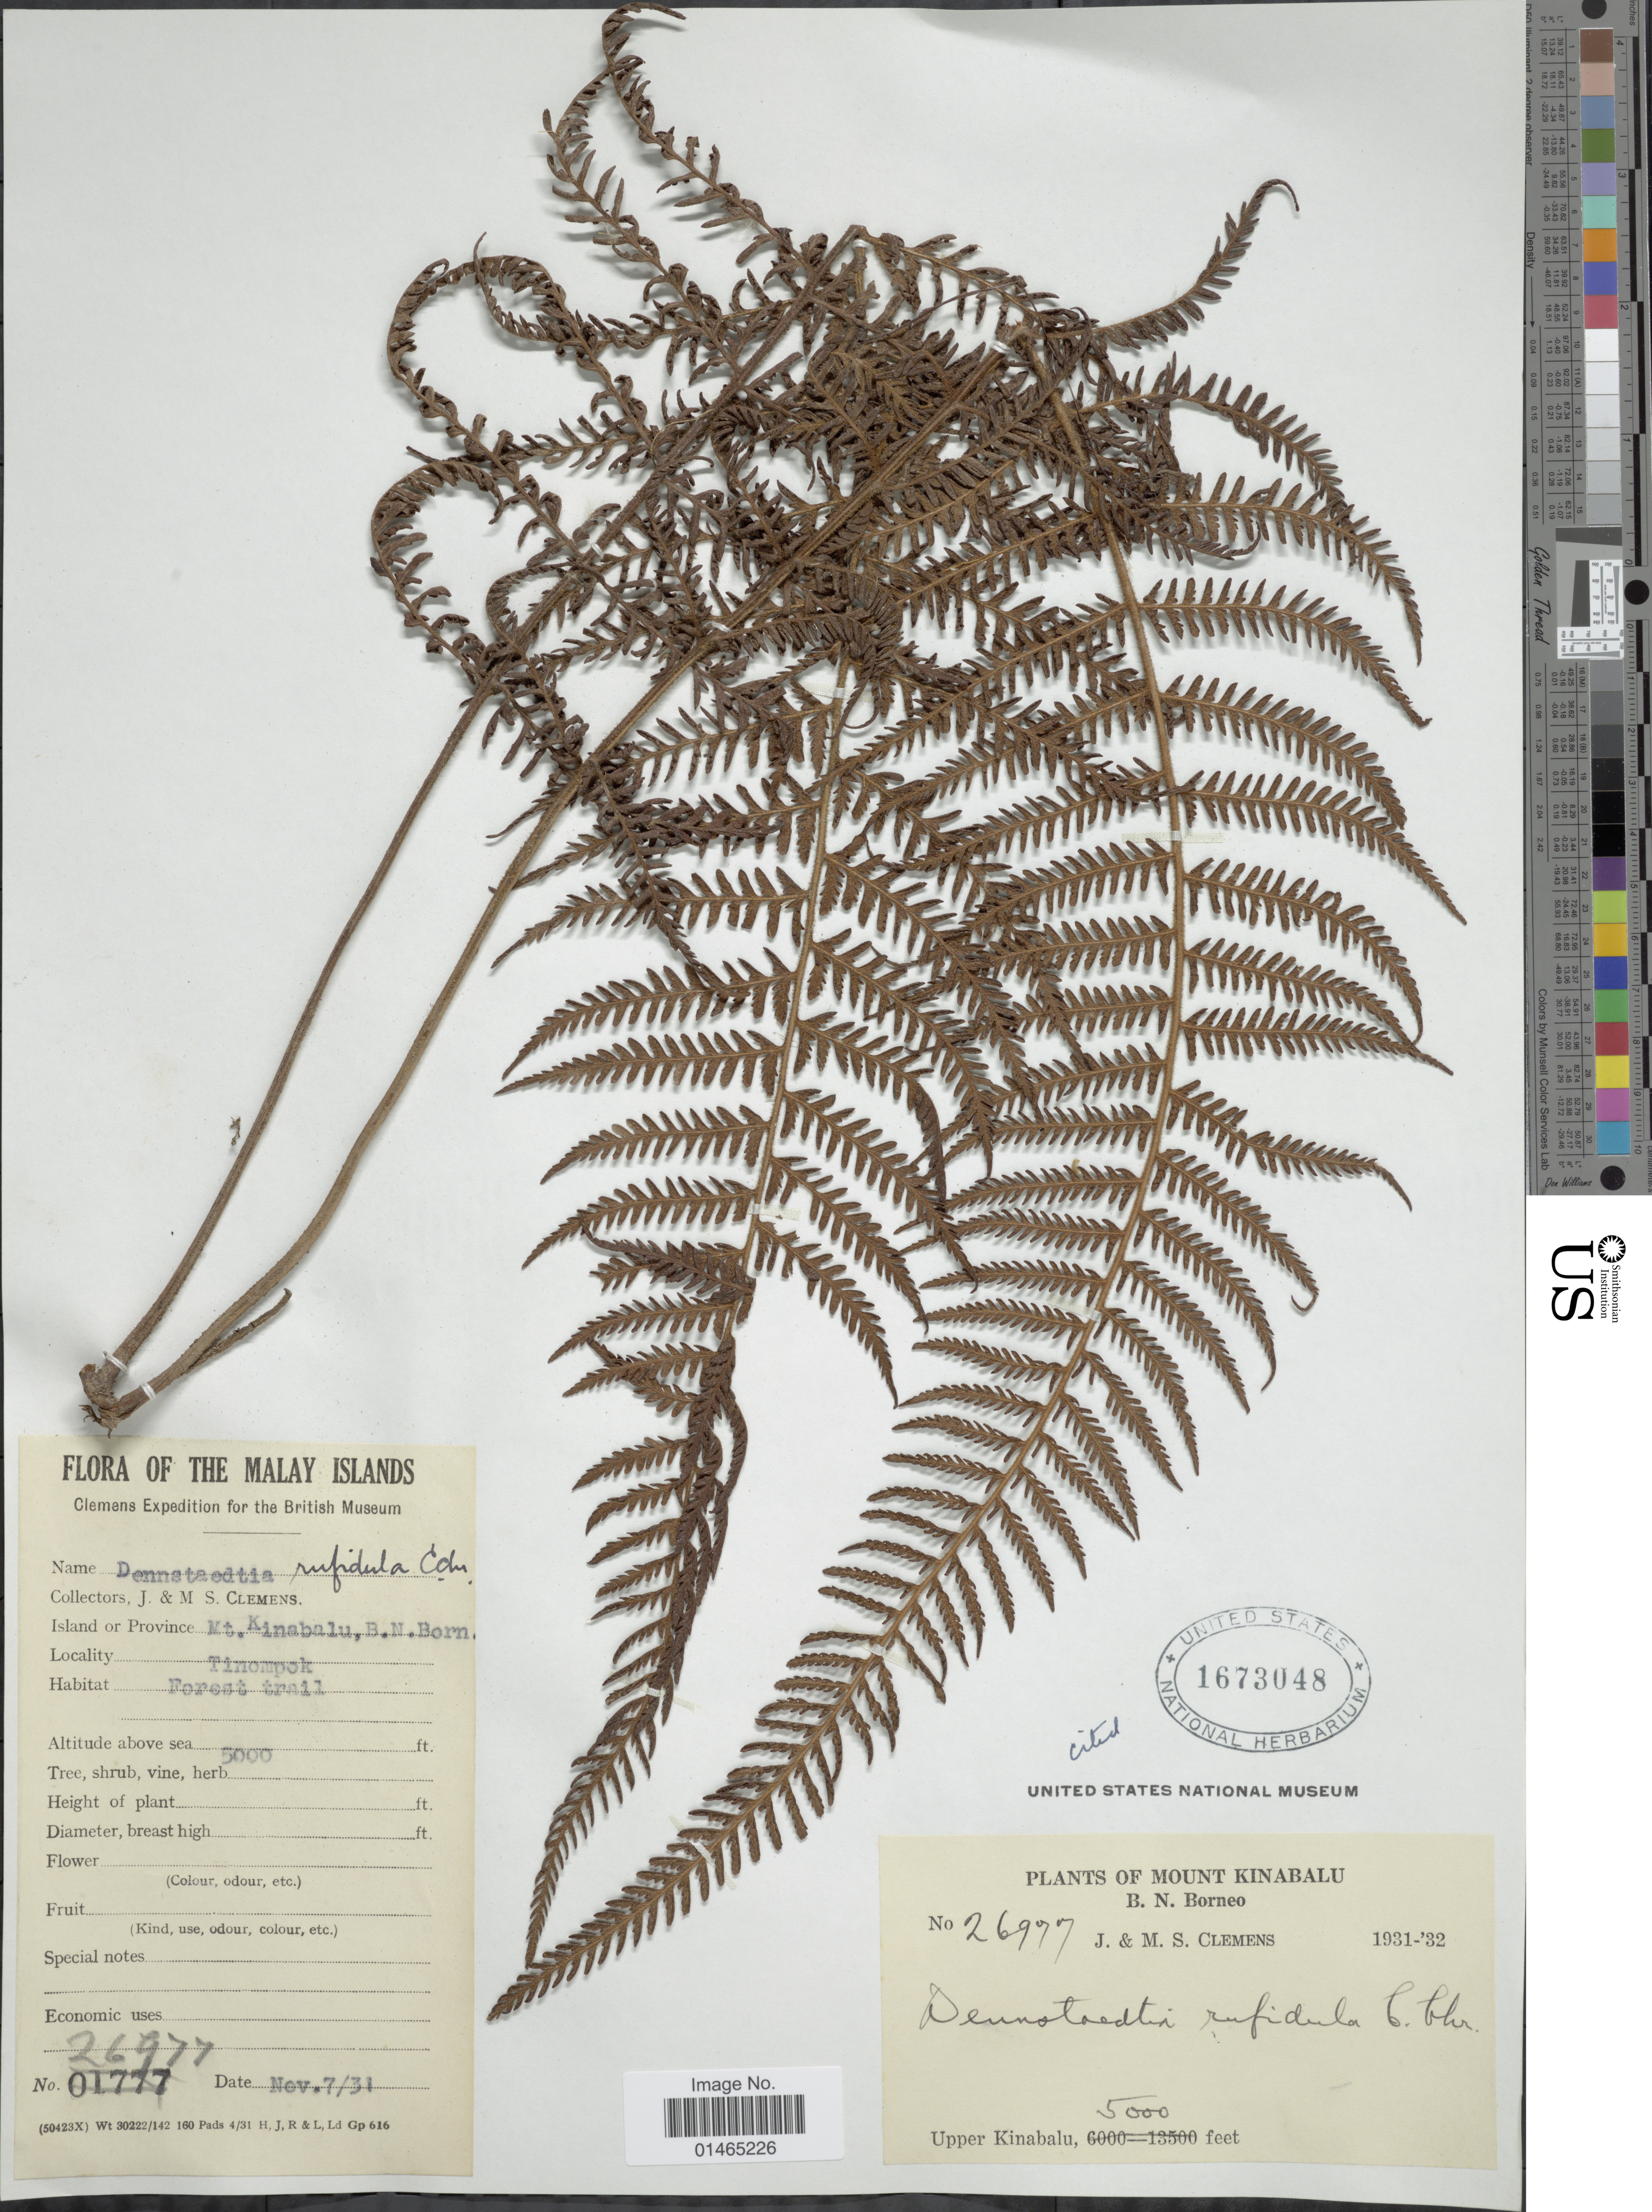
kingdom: Plantae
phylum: Tracheophyta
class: Polypodiopsida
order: Polypodiales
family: Dennstaedtiaceae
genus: Dennstaedtia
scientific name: Dennstaedtia rufidula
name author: C. Chr.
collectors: J. Clemens & M. S. Clemens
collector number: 26977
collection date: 1931-11-07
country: Malaysia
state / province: Sabah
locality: Mount Kinabalu. B.N. Borneo. Upper Kinabalu. Malay Islands. Tinompok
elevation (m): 1524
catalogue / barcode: US 1673048